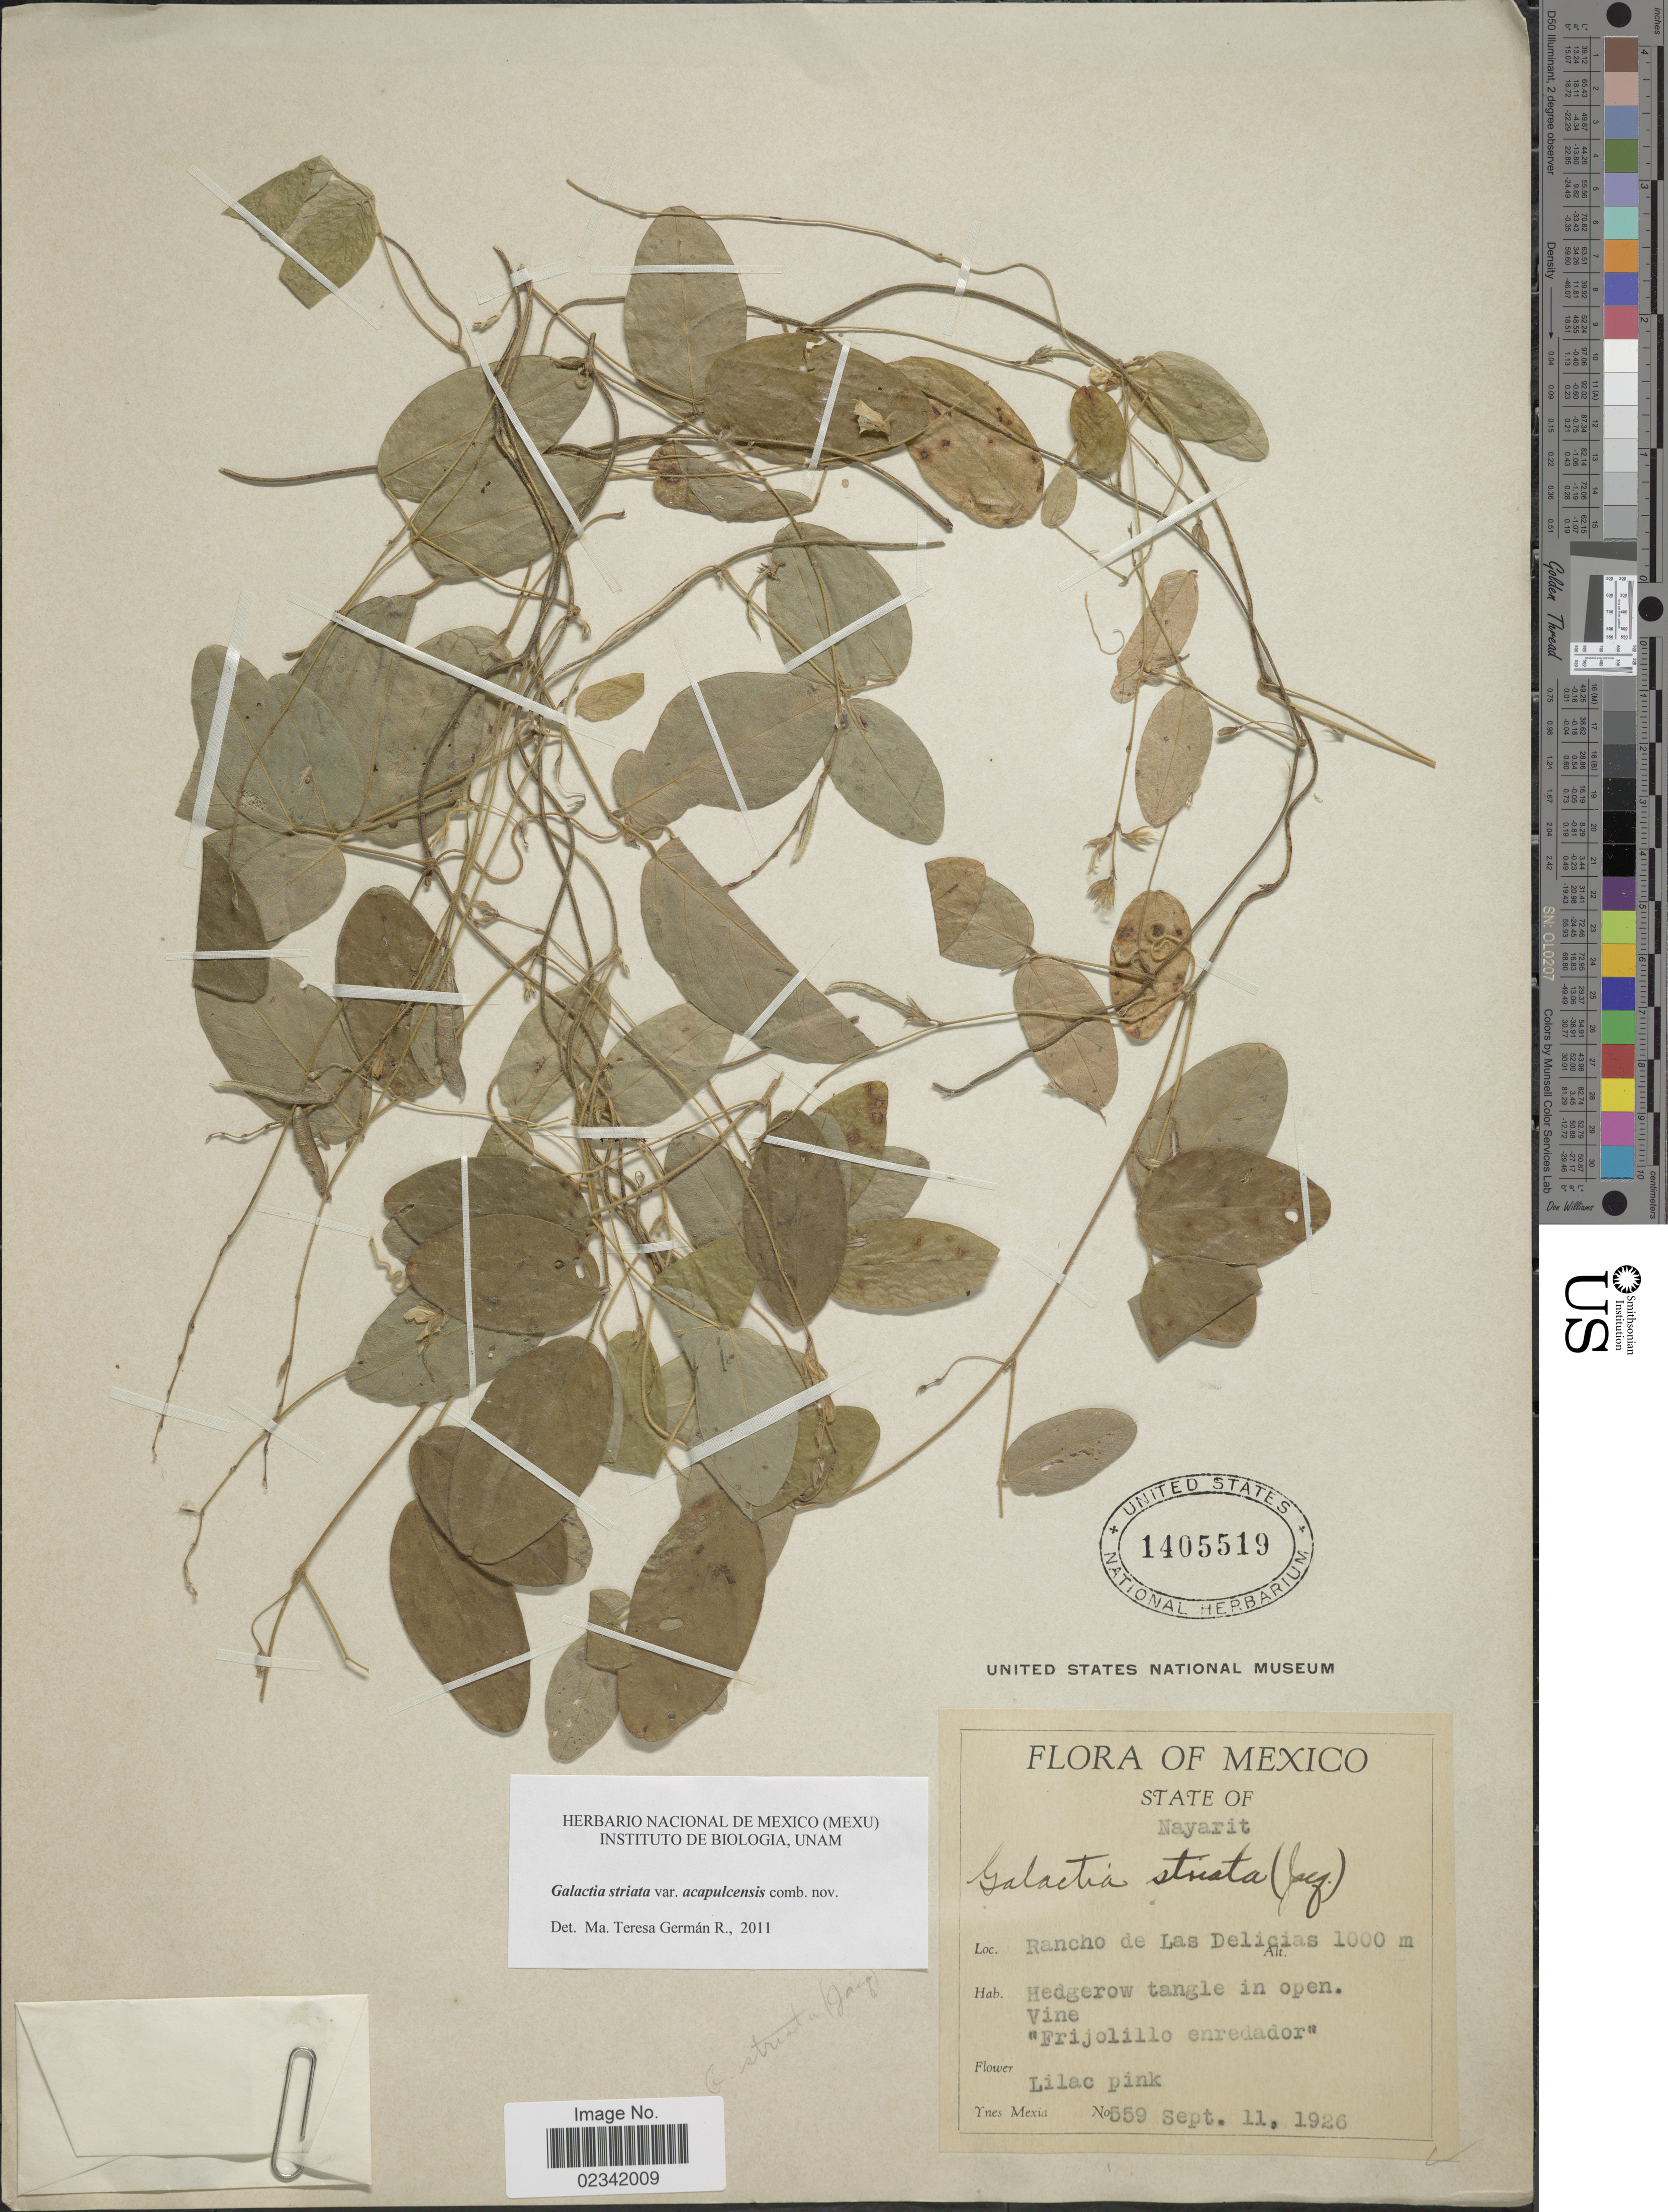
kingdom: Plantae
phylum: Tracheophyta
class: Magnoliopsida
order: Fabales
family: Fabaceae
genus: Galactia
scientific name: Galactia acapulcensis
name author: Rose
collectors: Y. Mexia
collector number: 559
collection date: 1926-09-11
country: Mexico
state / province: Nayarit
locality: State of Nayarit, Rancho de Las Delicias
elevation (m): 1000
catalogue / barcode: US 1405519